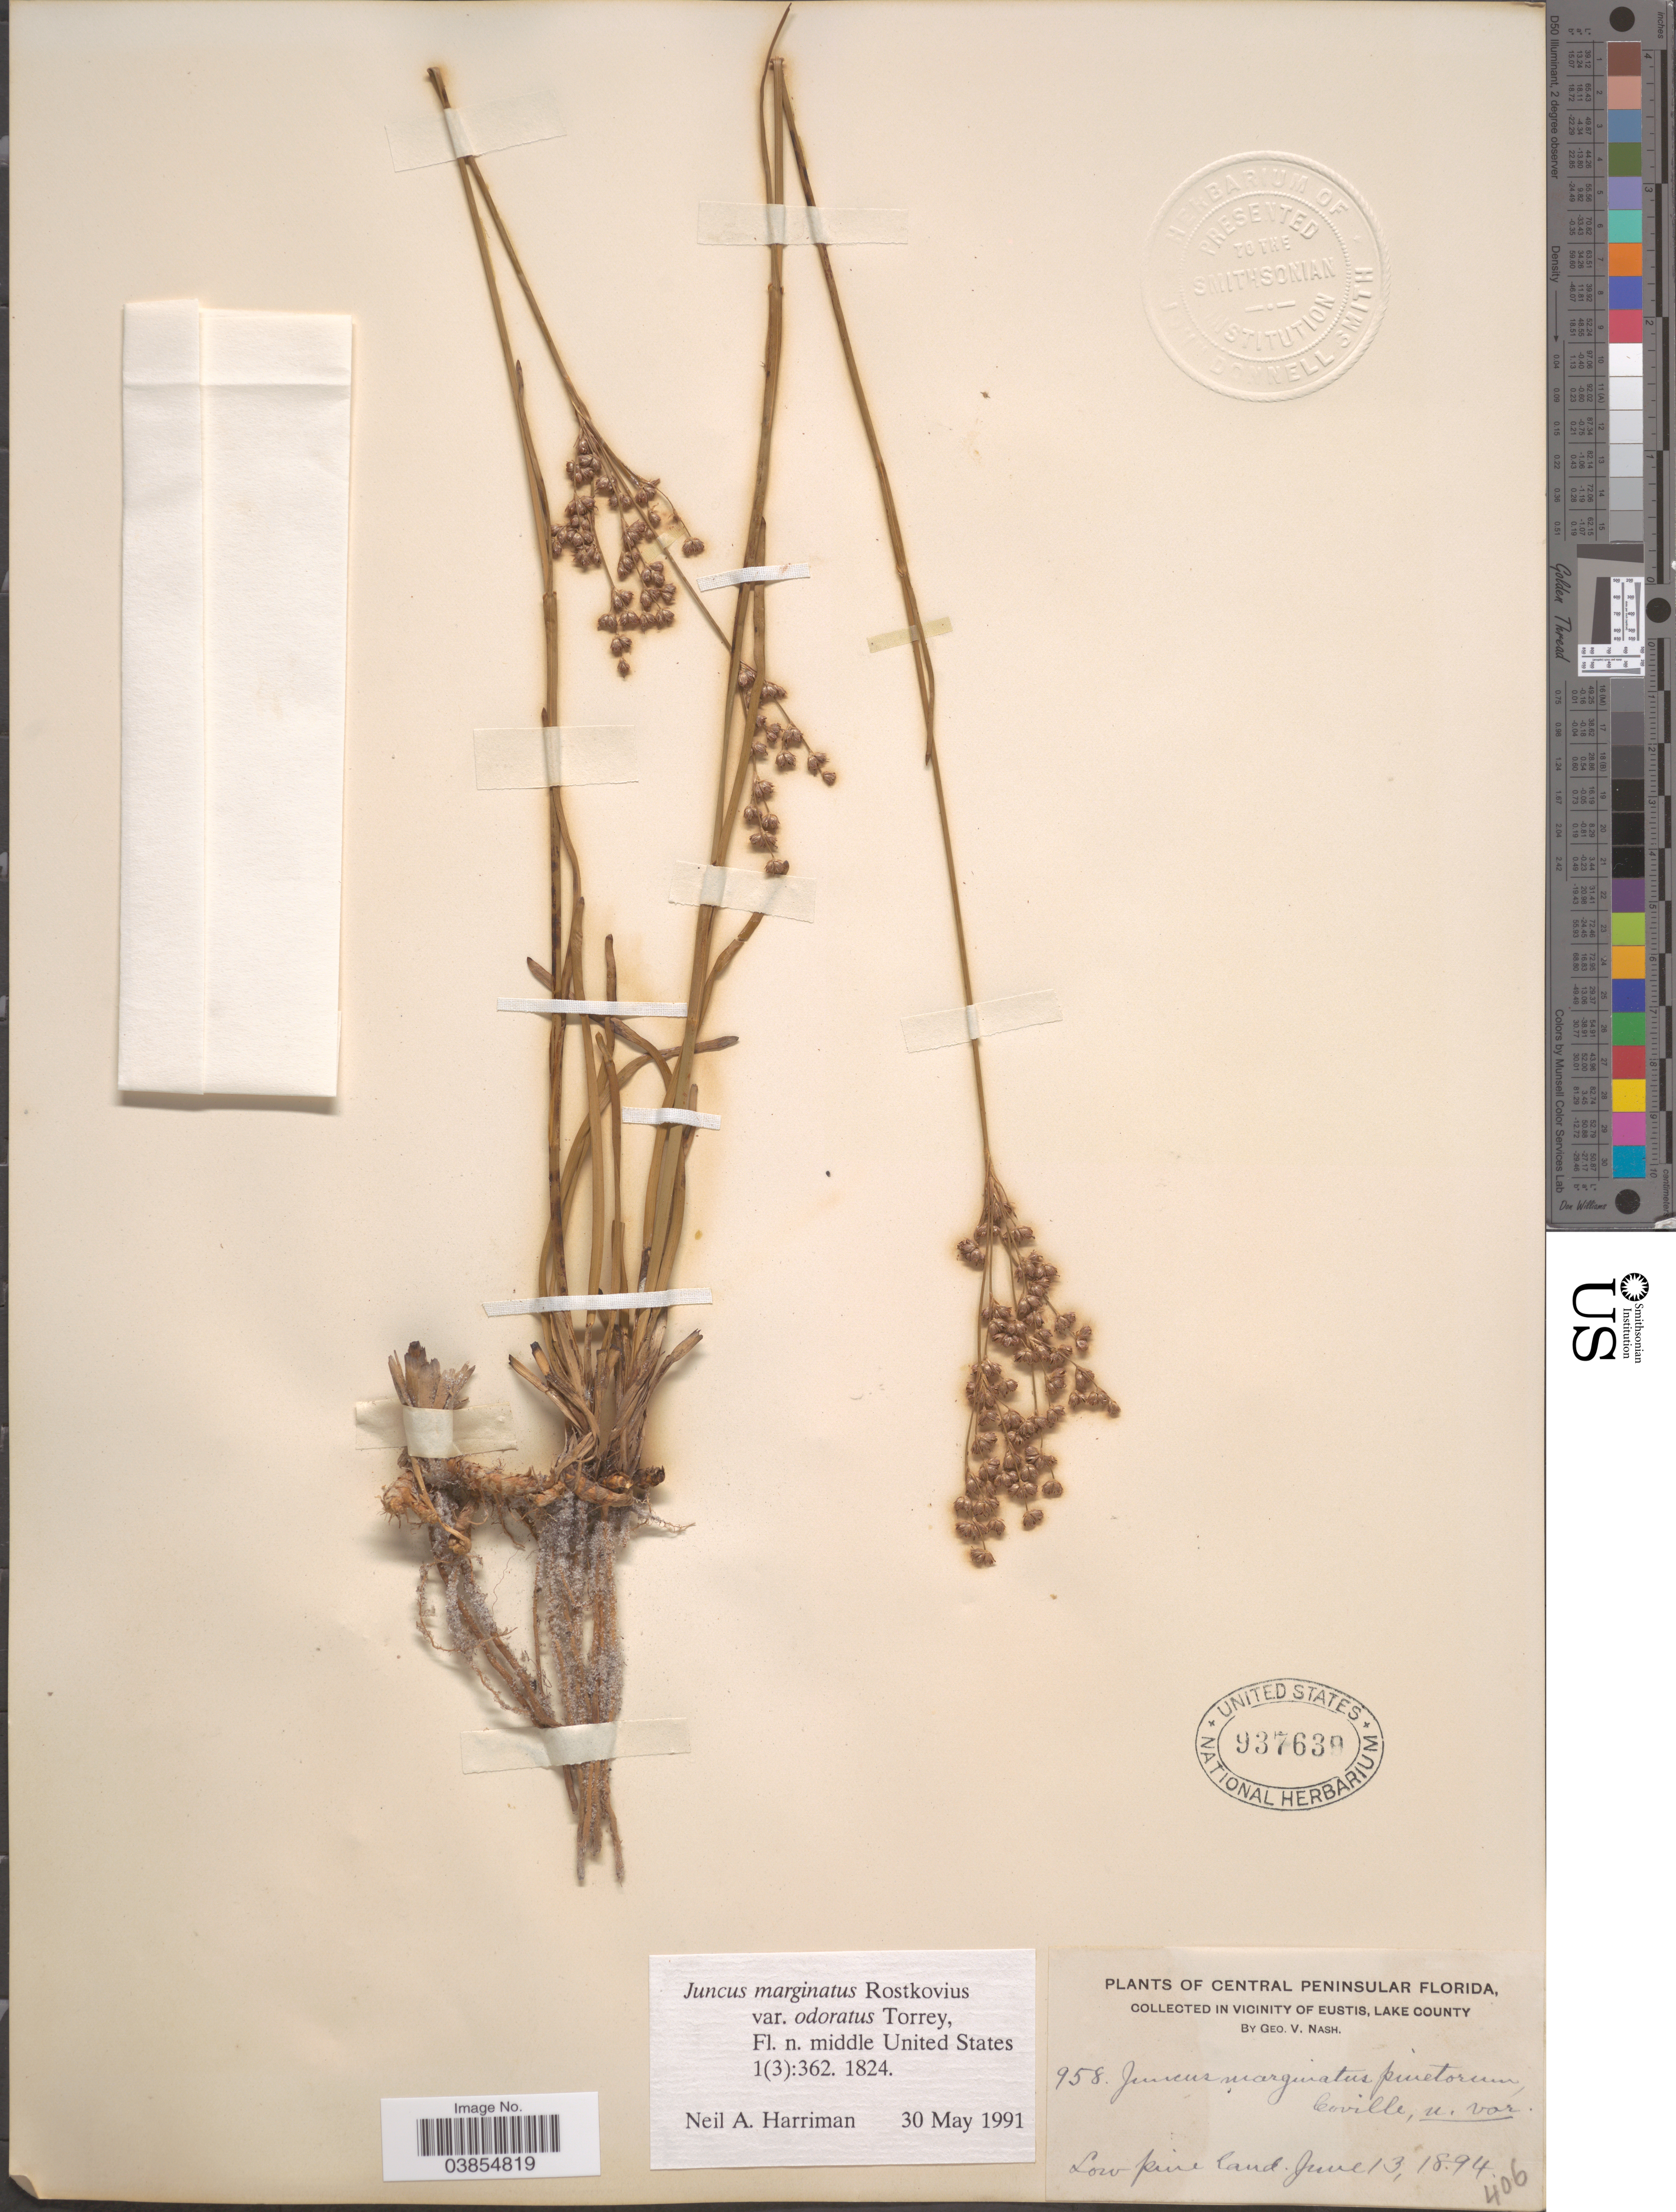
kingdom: Plantae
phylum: Tracheophyta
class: Liliopsida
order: Poales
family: Juncaceae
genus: Juncus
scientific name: Juncus marginatus var. odoratus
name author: Torr.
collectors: G. V. Nash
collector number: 958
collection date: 1894-06-13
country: United States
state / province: Florida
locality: Central Peninsular Florida. In vicinity of Eustis, Lake Co.